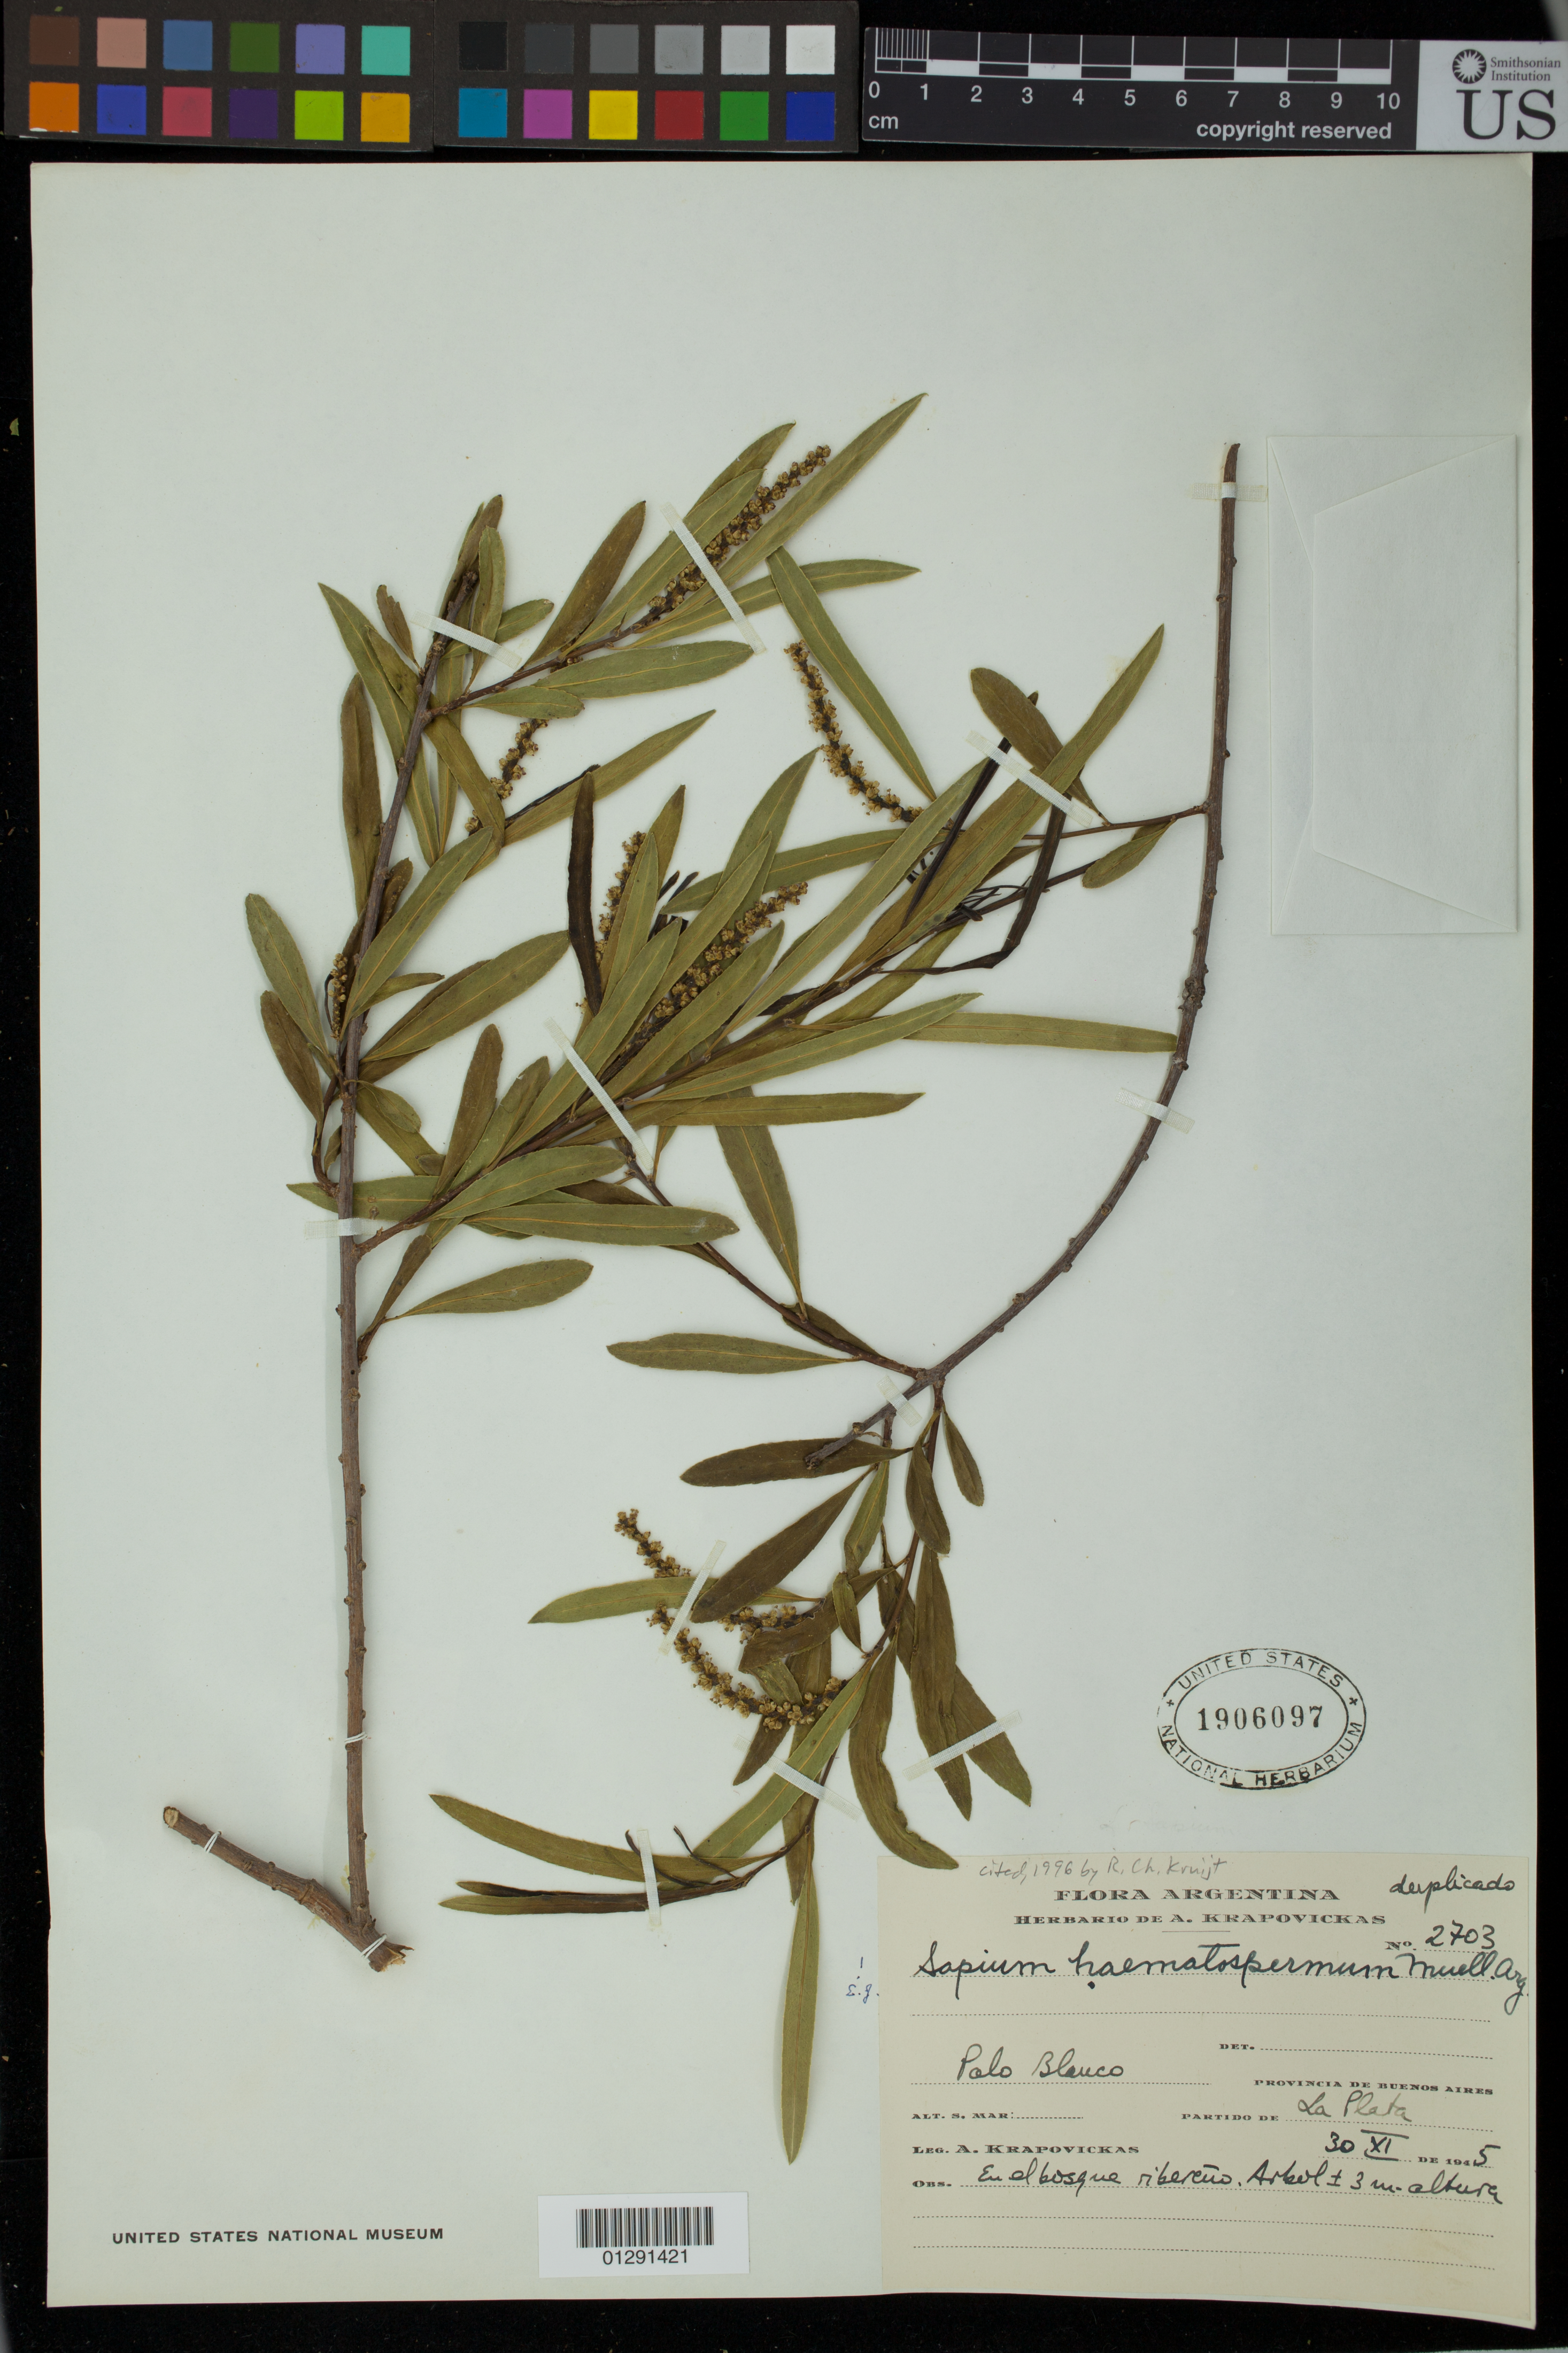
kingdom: Plantae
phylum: Tracheophyta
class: Magnoliopsida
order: Malpighiales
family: Euphorbiaceae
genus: Sapium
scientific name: Sapium haematospermum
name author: Müll. Arg.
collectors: A. Krapovickas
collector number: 2703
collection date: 1945-11-30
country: Argentina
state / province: Buenos Aires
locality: Palo Blanco, La Plata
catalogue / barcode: US 1906097